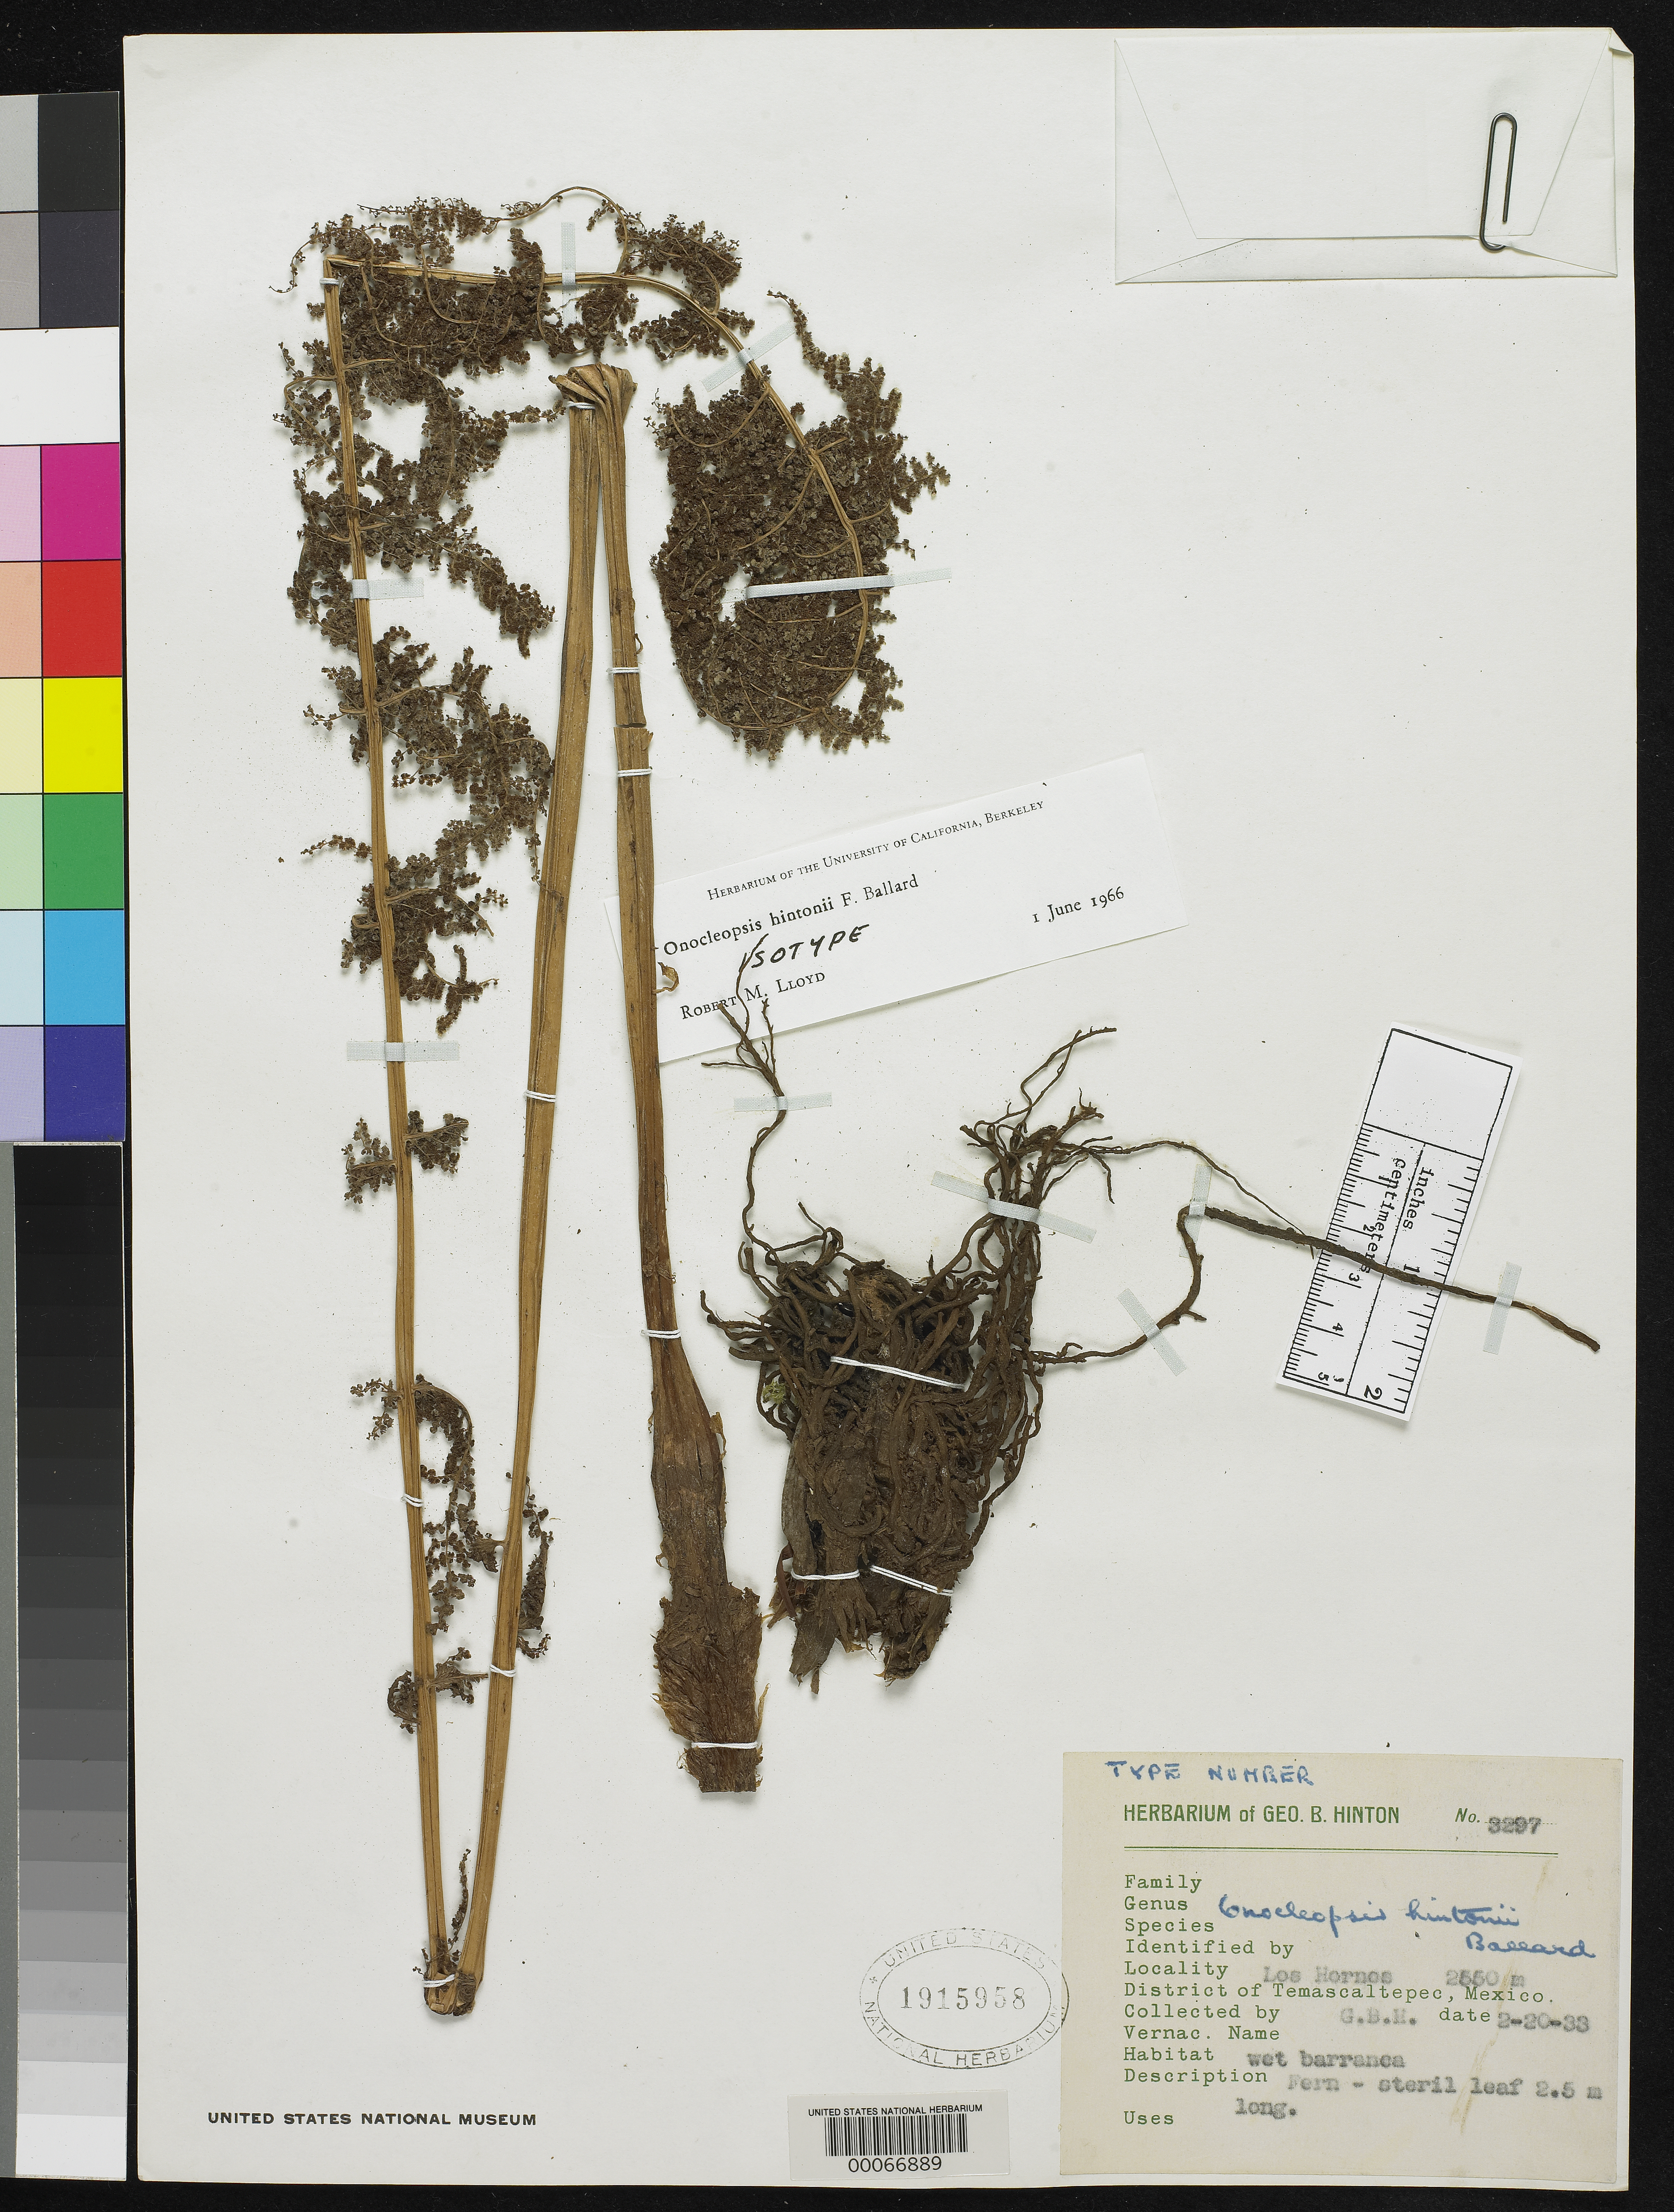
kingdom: Plantae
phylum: Tracheophyta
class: Polypodiopsida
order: Polypodiales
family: Onocleaceae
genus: Onocleopsis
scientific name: Onocleopsis hintonii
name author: F. Ballard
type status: Type Collection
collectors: G. B. Hinton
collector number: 3297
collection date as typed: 20 Feb 1933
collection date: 1933-02-20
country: Mexico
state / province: México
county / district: Temascaltepec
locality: Los Hornos.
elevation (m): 2550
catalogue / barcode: US 1915958